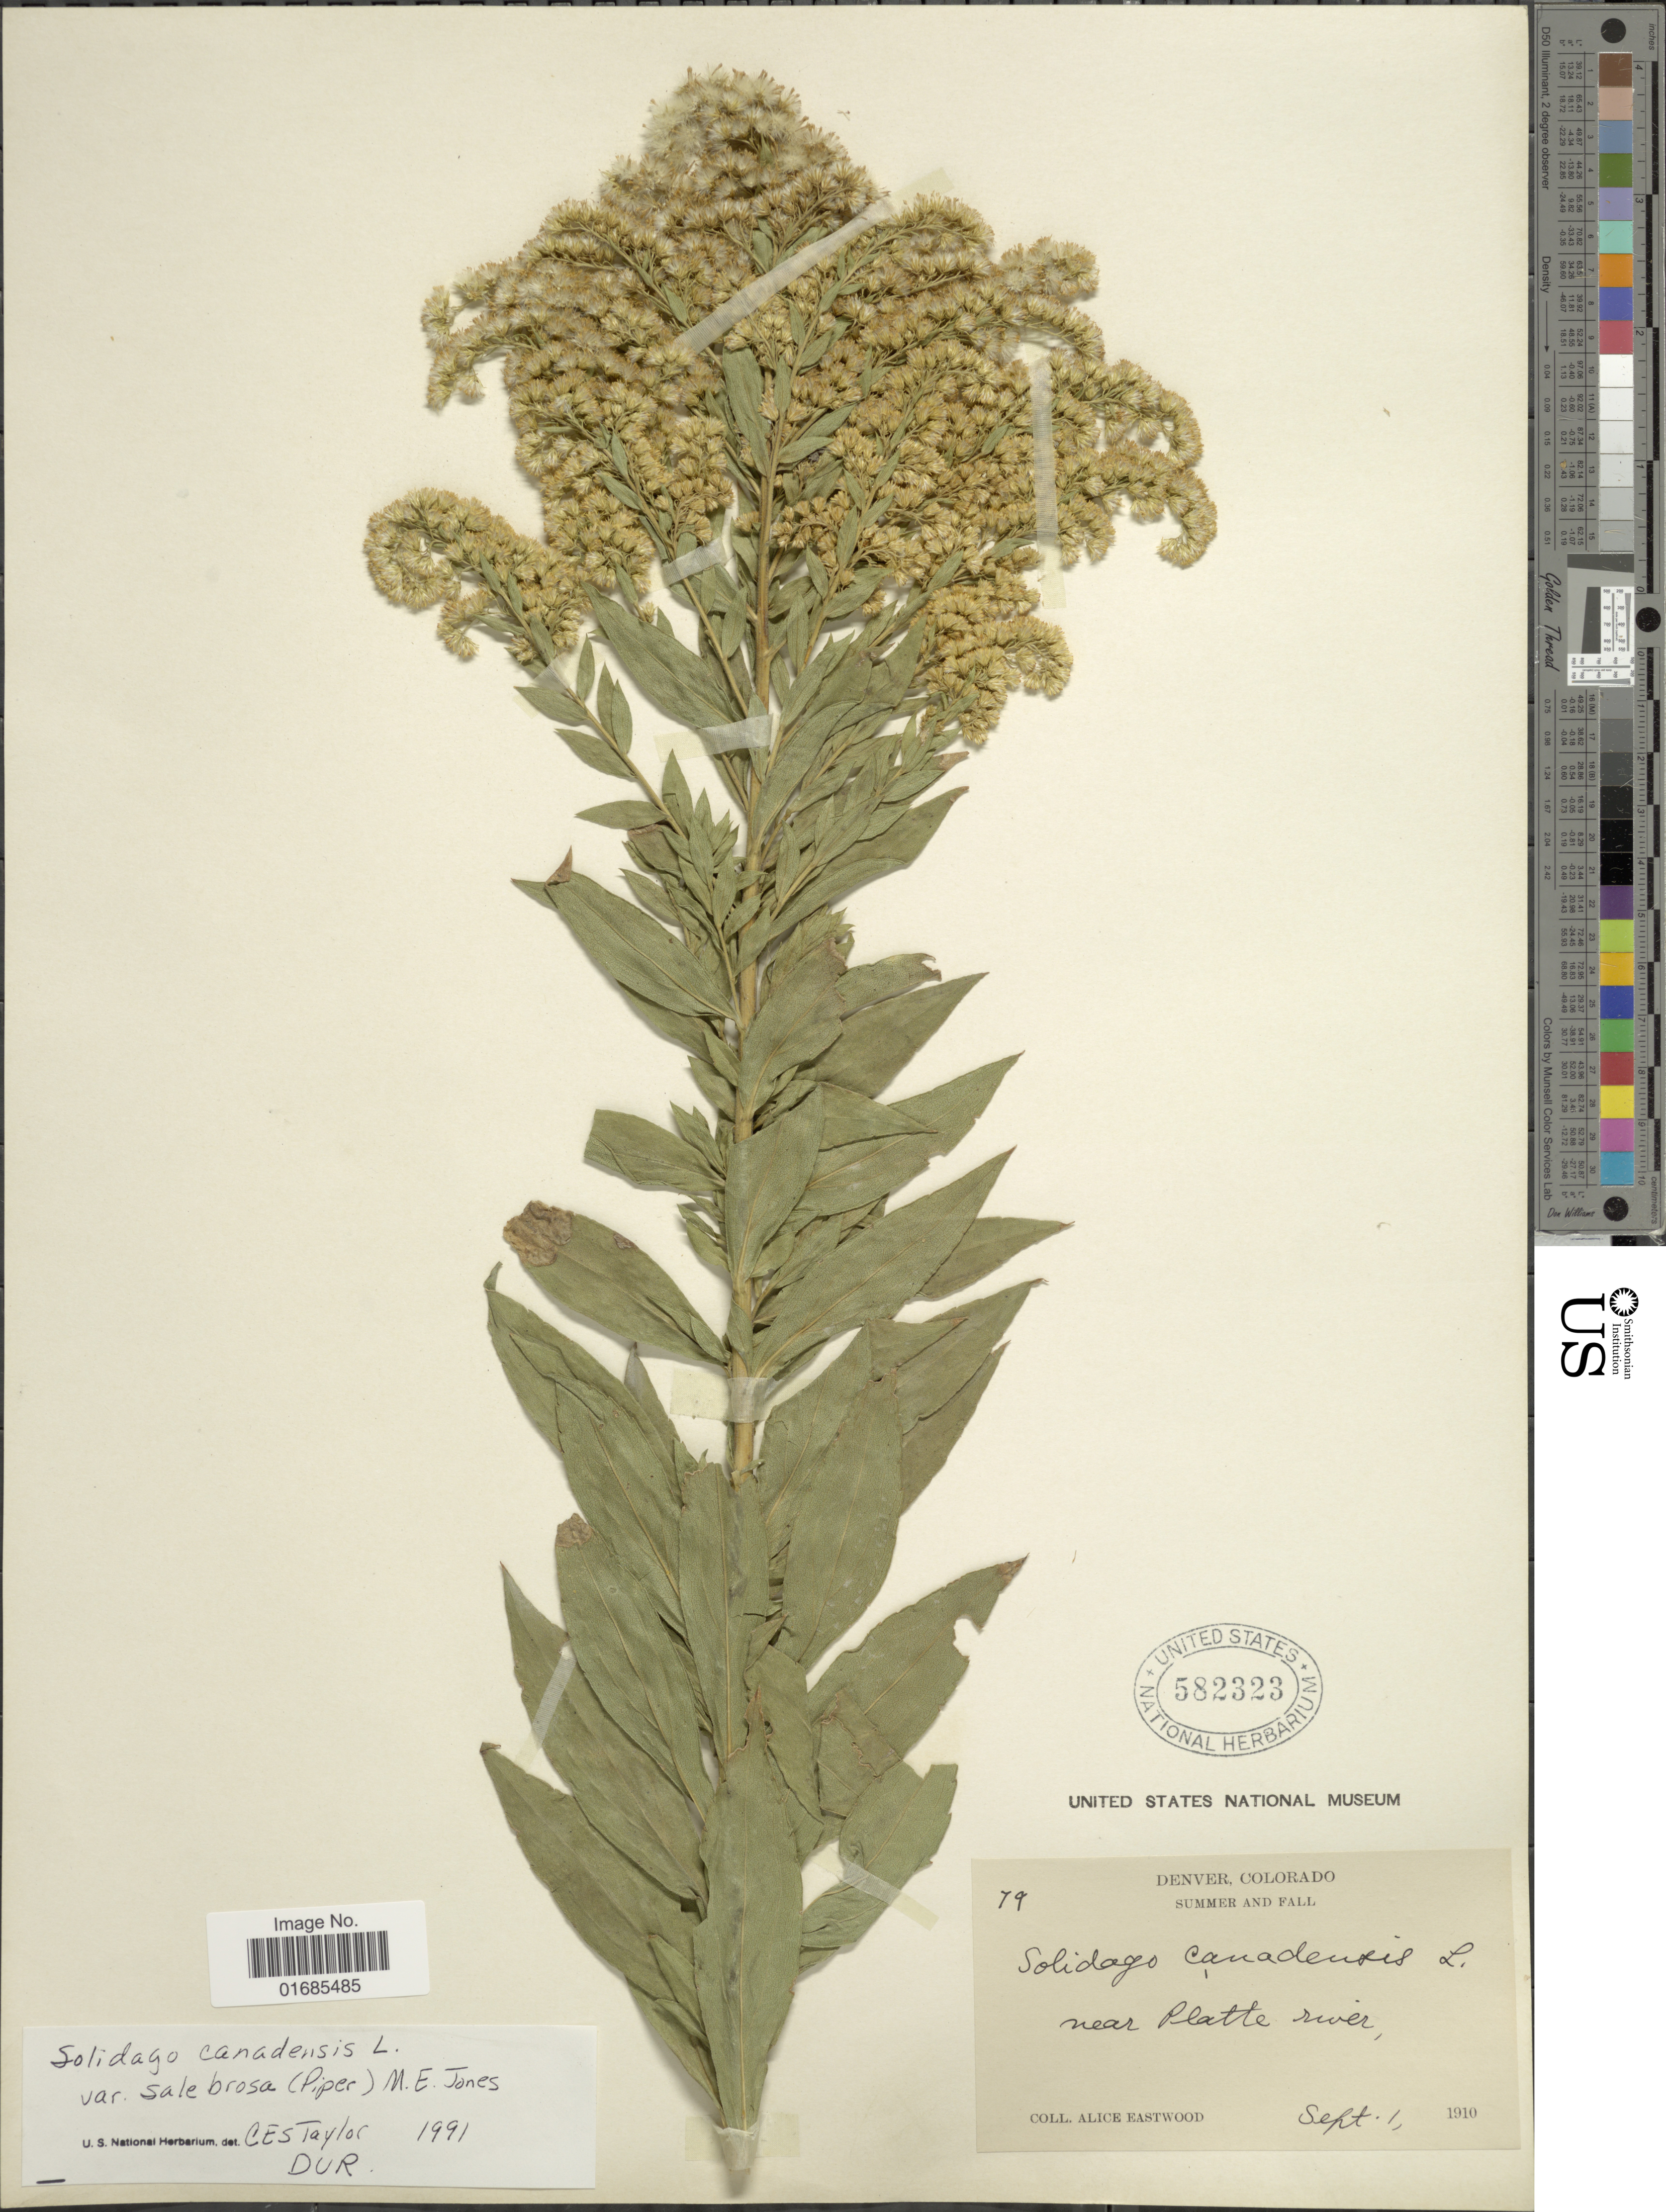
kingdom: Plantae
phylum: Tracheophyta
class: Magnoliopsida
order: Asterales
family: Asteraceae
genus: Solidago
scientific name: Solidago canadensis var. salebrosa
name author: (Piper) M.E. Jones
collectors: A. Eastwood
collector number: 79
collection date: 1910-09-01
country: United States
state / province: Colorado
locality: Denver, Summer and Fall, near Platte River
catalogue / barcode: US 582323